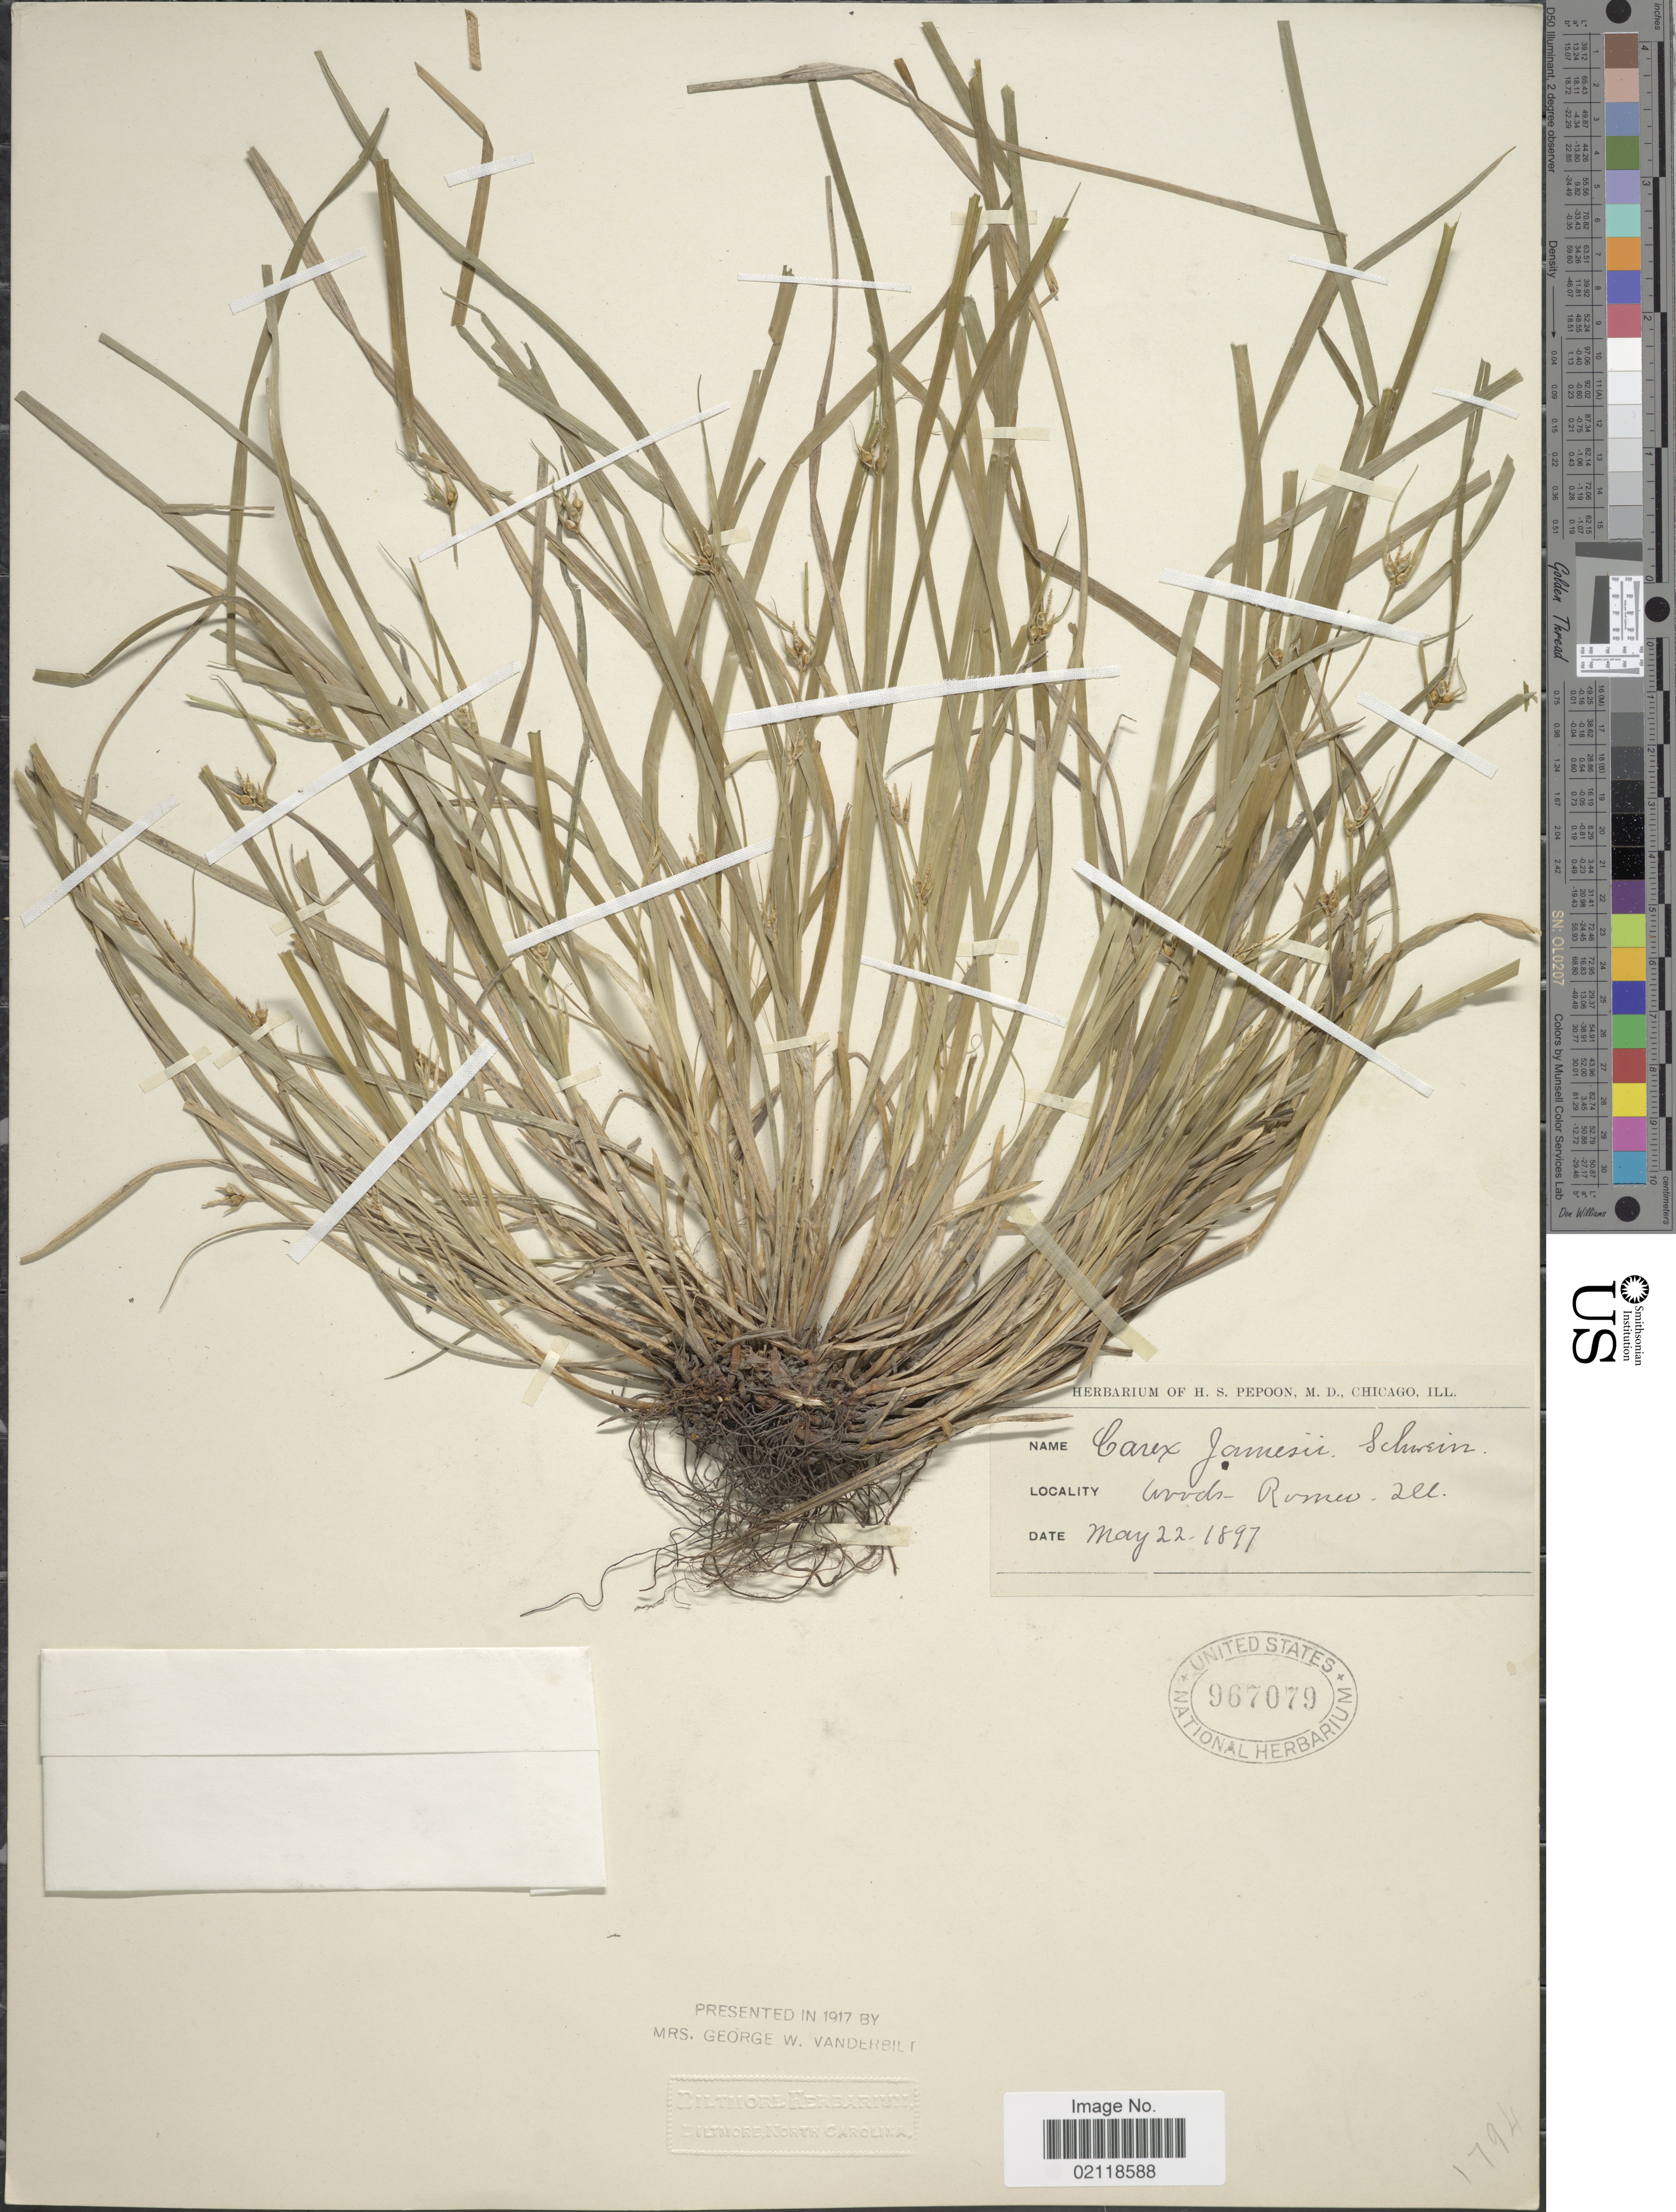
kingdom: Plantae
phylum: Tracheophyta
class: Liliopsida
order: Poales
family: Cyperaceae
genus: Carex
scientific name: Carex jamesii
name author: Schwein.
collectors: ex herb. H. S. Pepoon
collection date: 1897-05-22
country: United States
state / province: Illinois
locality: Woods, Romeo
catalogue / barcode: US 967079